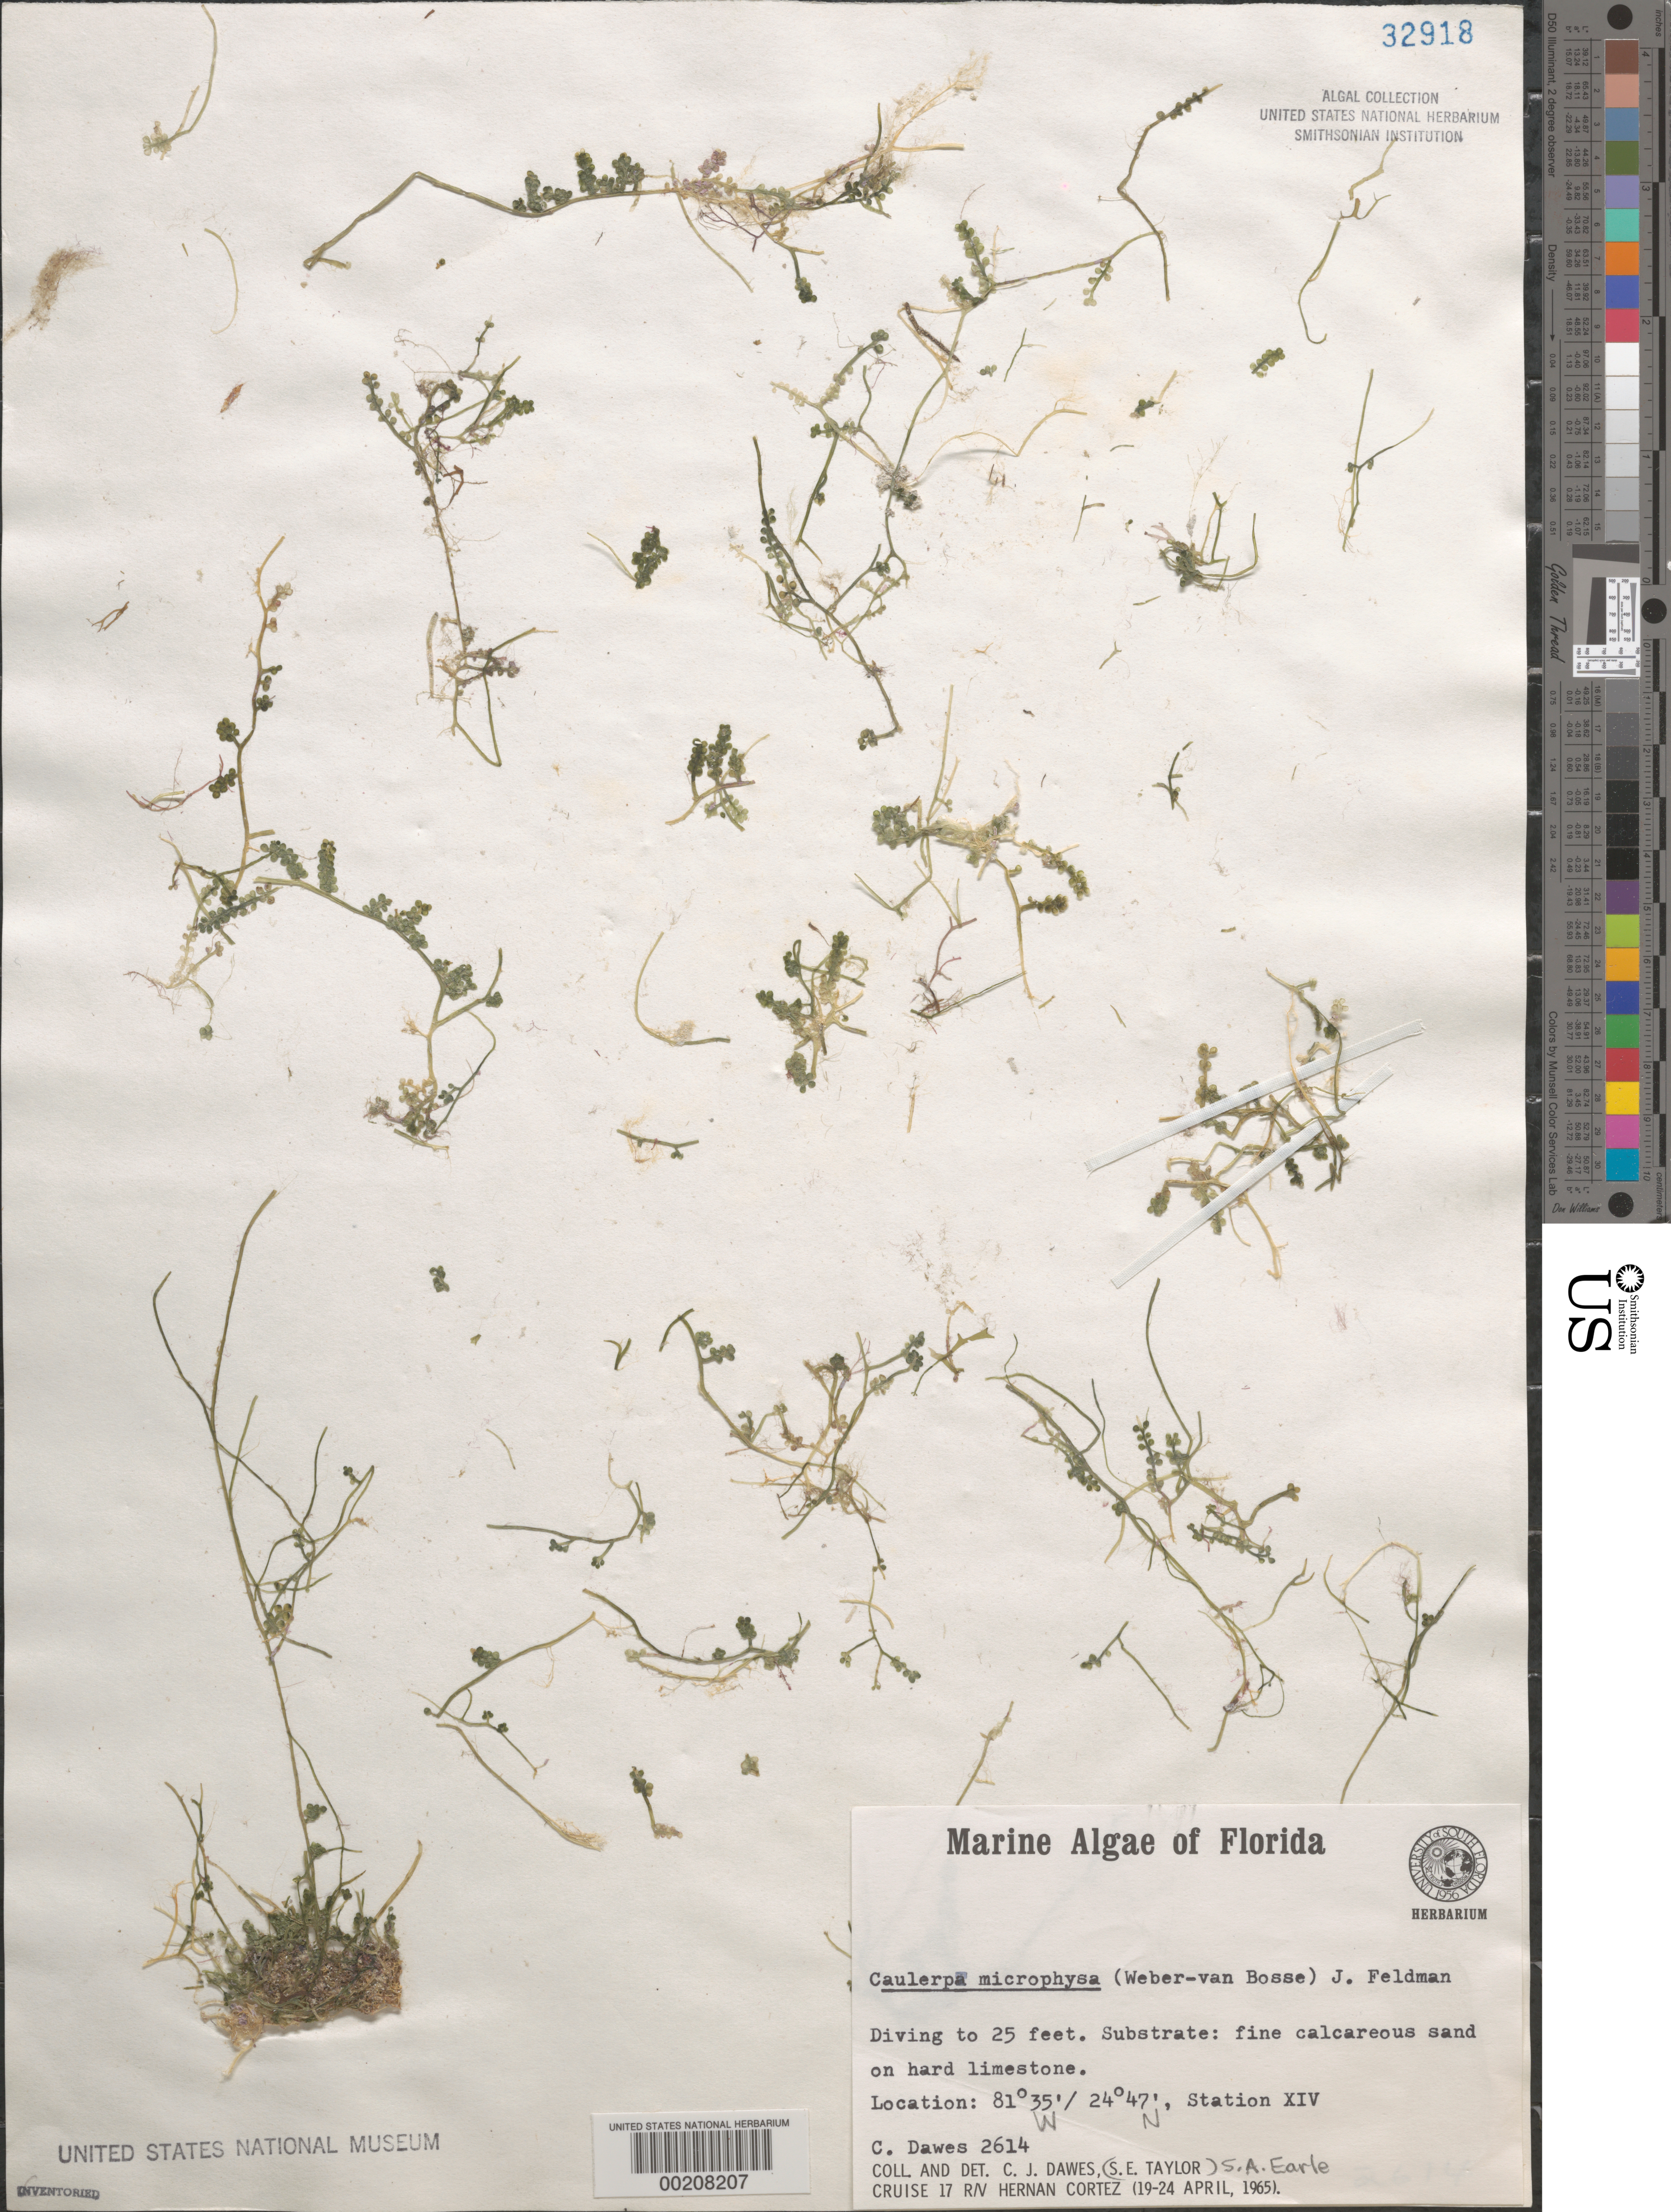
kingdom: Plantae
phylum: Chlorophyta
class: Ulvophyceae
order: Bryopsidales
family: Caulerpaceae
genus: Caulerpa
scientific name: Caulerpa microphysa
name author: (Weber Bosse) Feldmann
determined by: Dawes, C. J.; Earle, S. A.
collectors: C. Dawes & S. A. Earle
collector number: Cjd 2614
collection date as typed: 19 Apr 1965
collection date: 1965-04-19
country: United States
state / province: Florida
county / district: Monroe County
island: Florida Keys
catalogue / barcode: US 32918